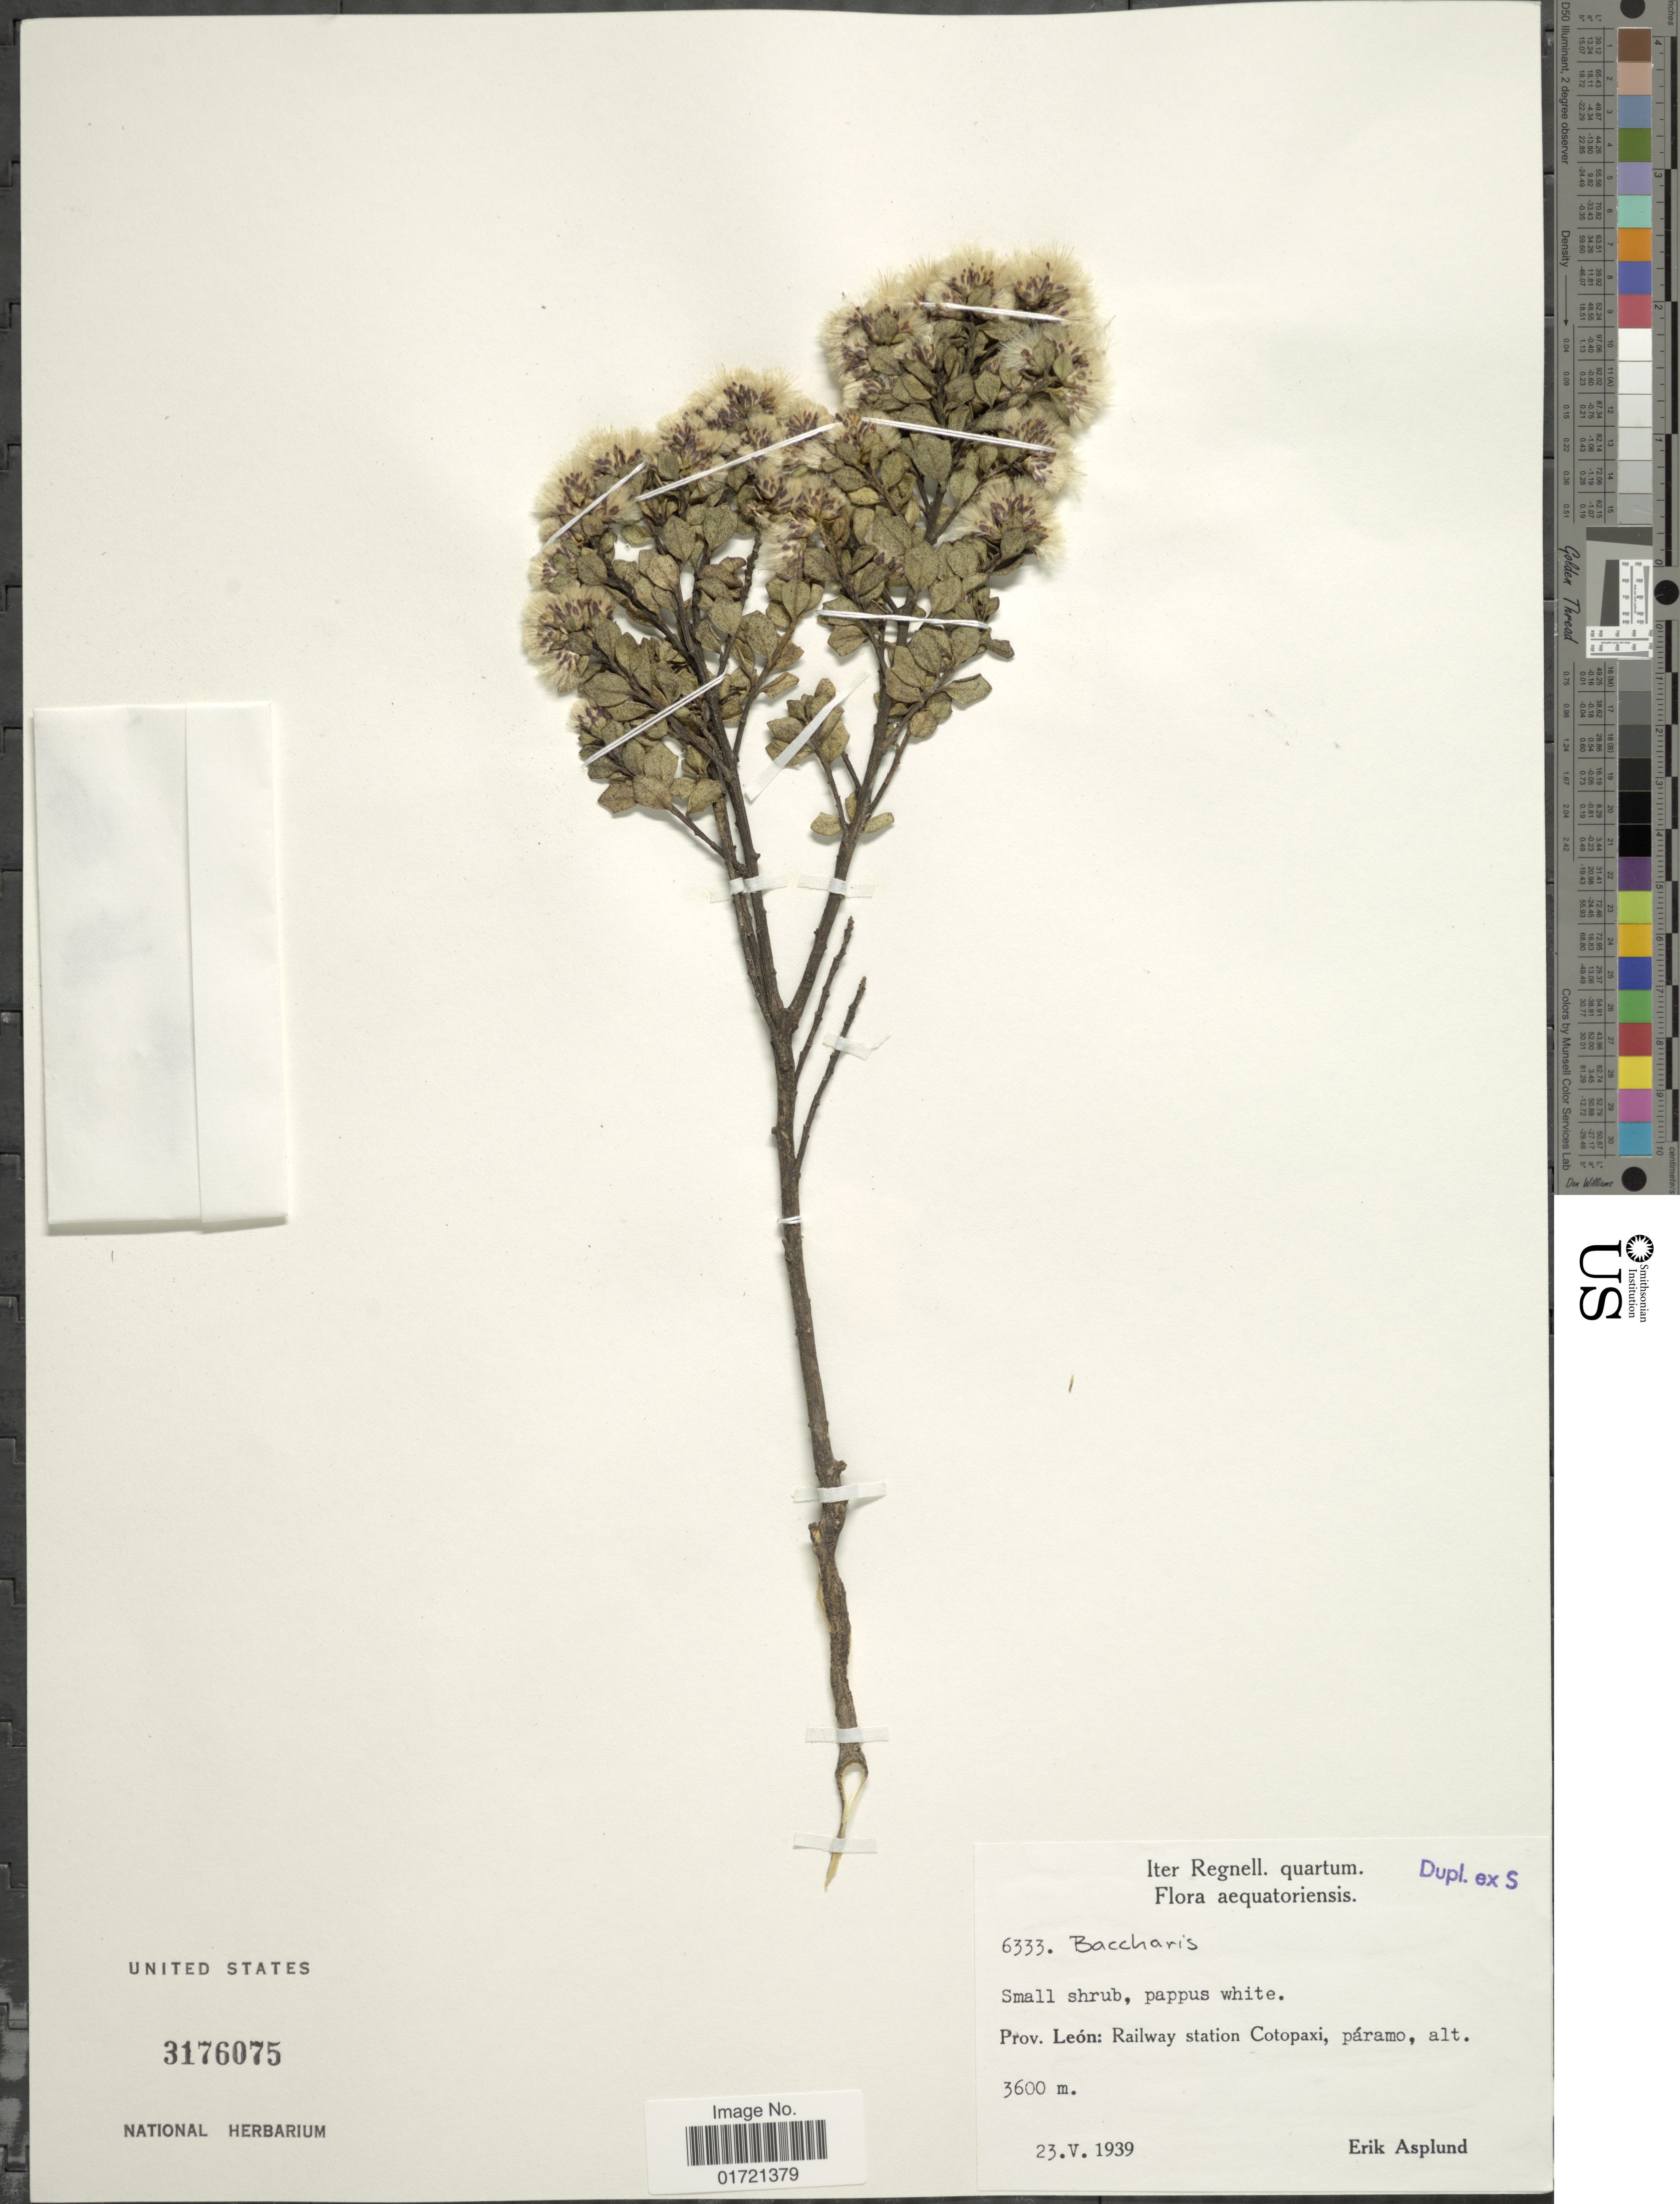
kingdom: Plantae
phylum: Tracheophyta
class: Magnoliopsida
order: Asterales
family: Asteraceae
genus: Baccharis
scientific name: Baccharis teindalensis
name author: Kunth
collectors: E. Asplund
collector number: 6333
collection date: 1939-05-23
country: Ecuador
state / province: Cotopaxi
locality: Prov. León: Railway station Cotopaxi, páramo.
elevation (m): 3600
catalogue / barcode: US 3176075